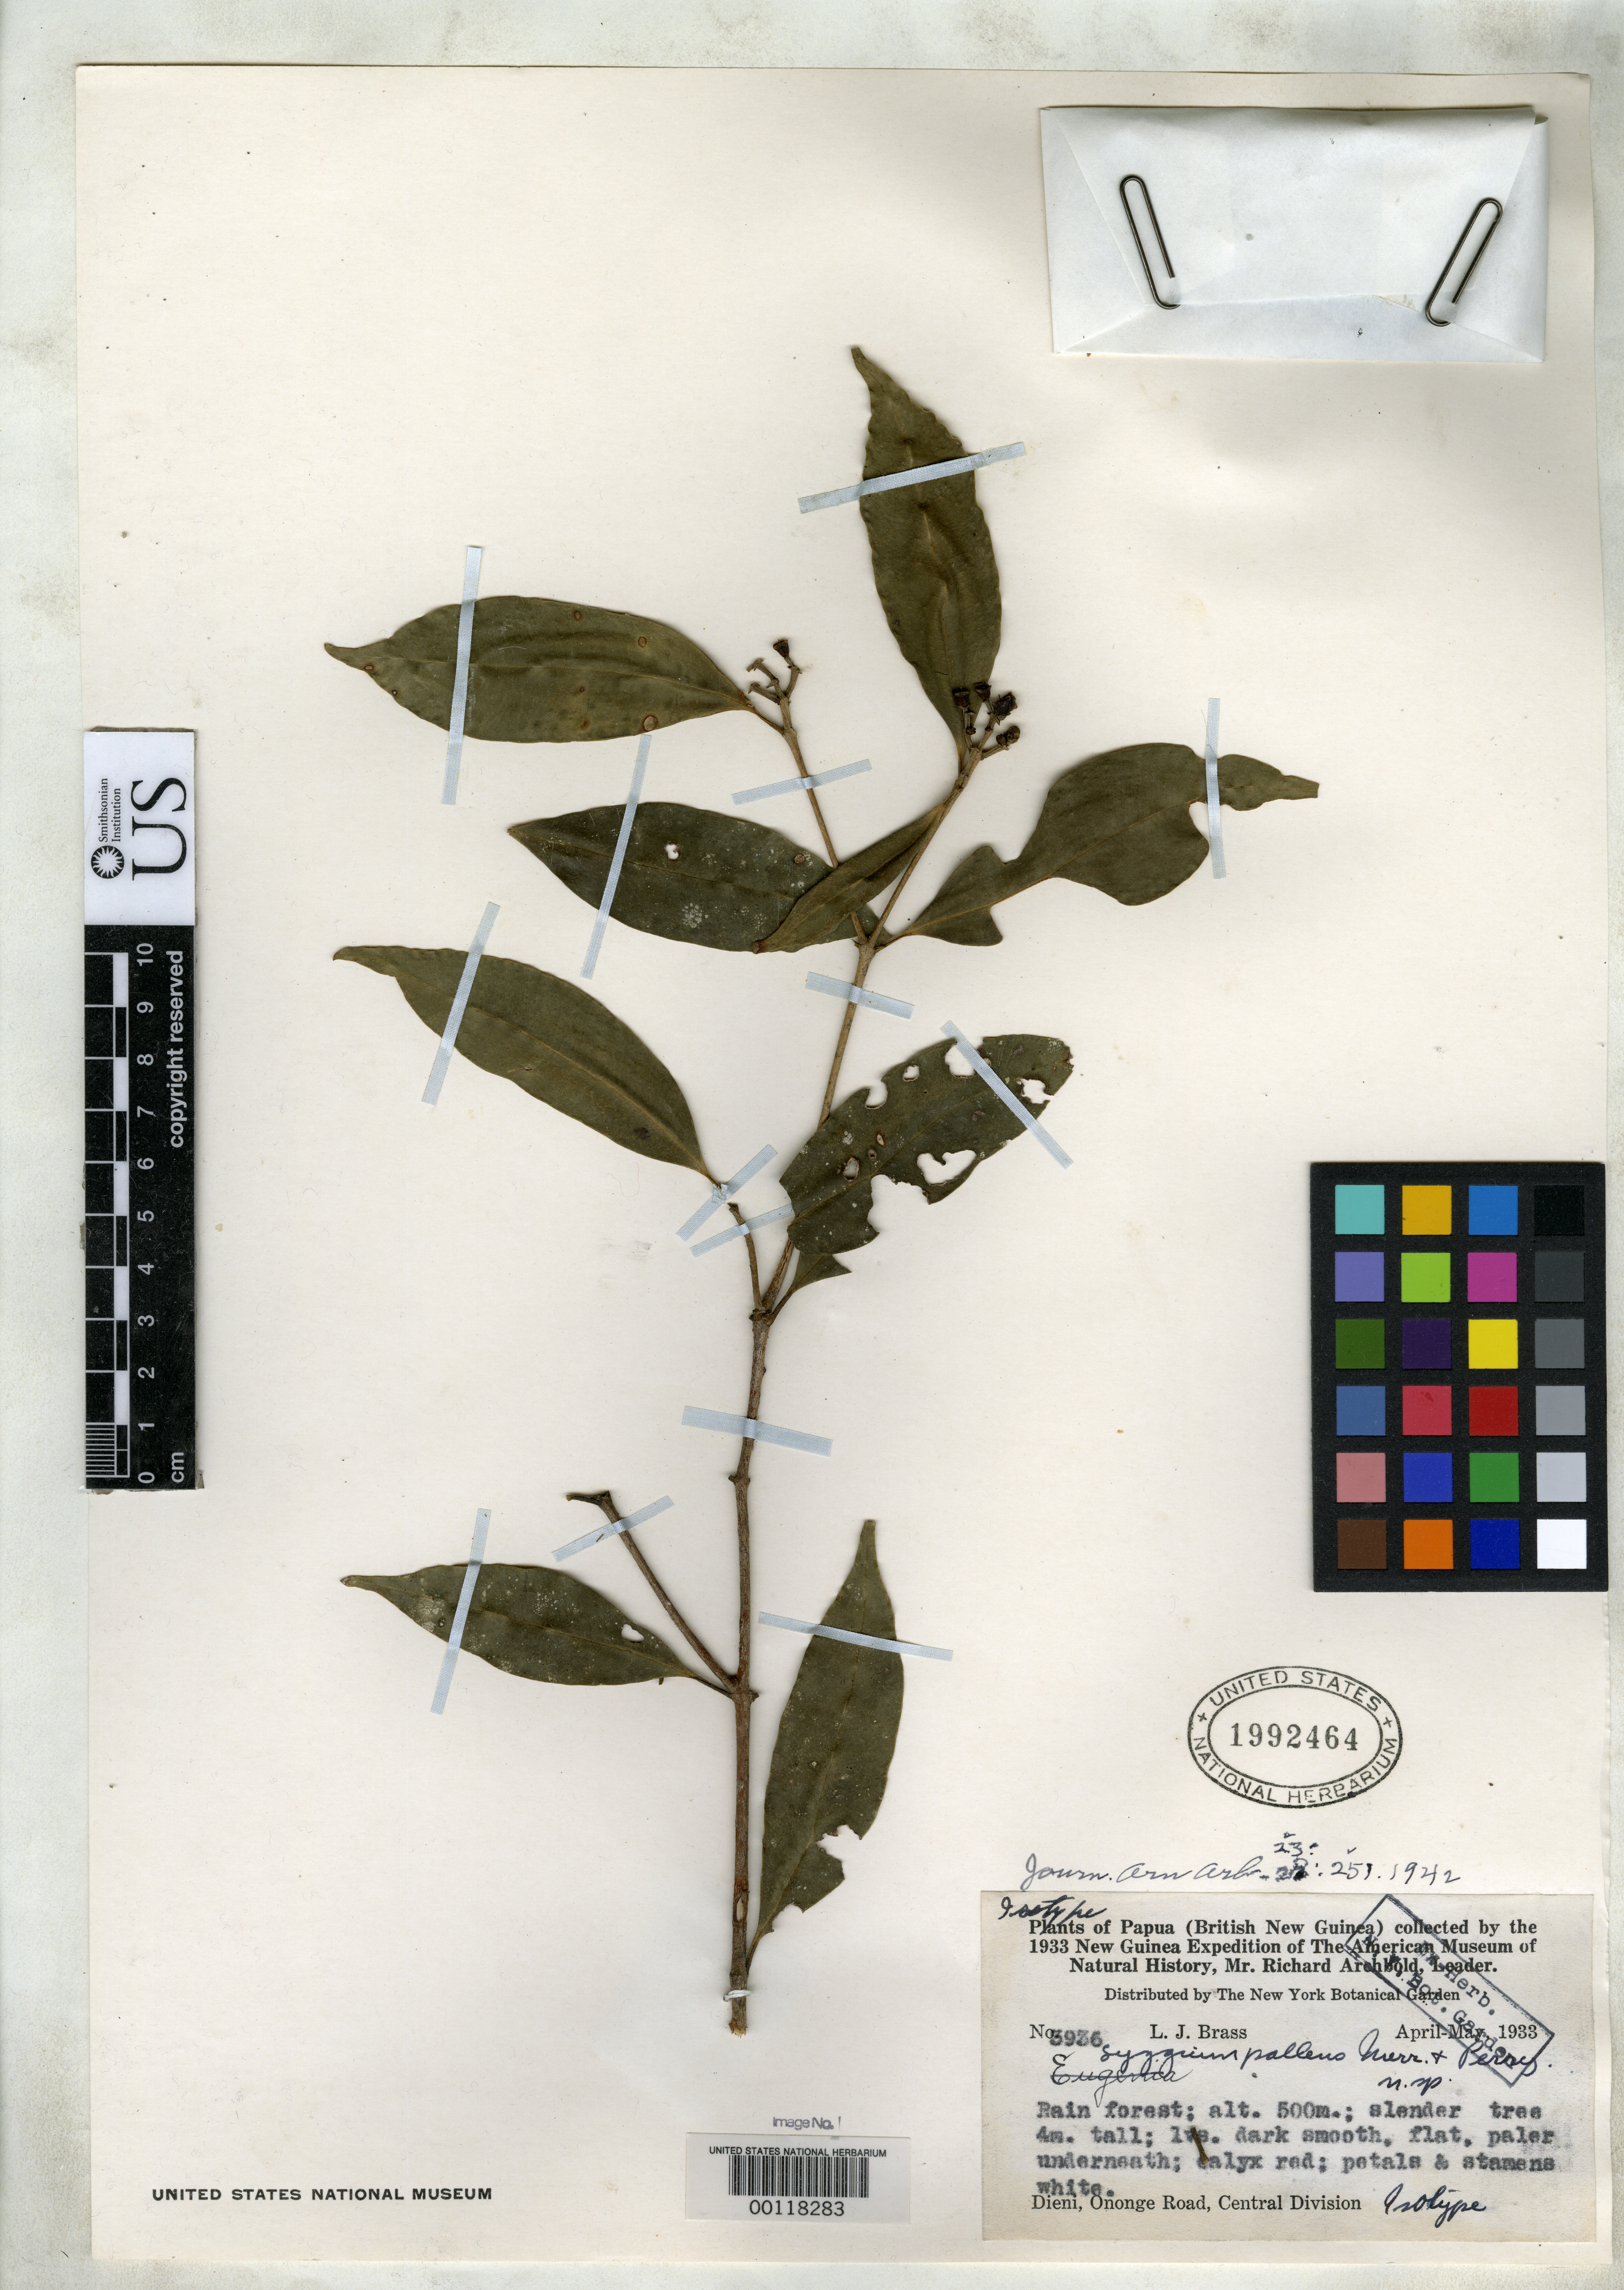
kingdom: Plantae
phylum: Tracheophyta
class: Magnoliopsida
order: Myrtales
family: Myrtaceae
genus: Syzygium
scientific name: Syzygium pallens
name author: Merr. & L.M. Perry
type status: Isotype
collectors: L. J. Brass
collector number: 3936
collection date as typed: Apr 1933 to -- May 1933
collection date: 1933-04/1933-05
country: Papua New Guinea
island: New Guinea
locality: Dieni, Ononge Road.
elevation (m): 500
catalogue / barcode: US 1992464